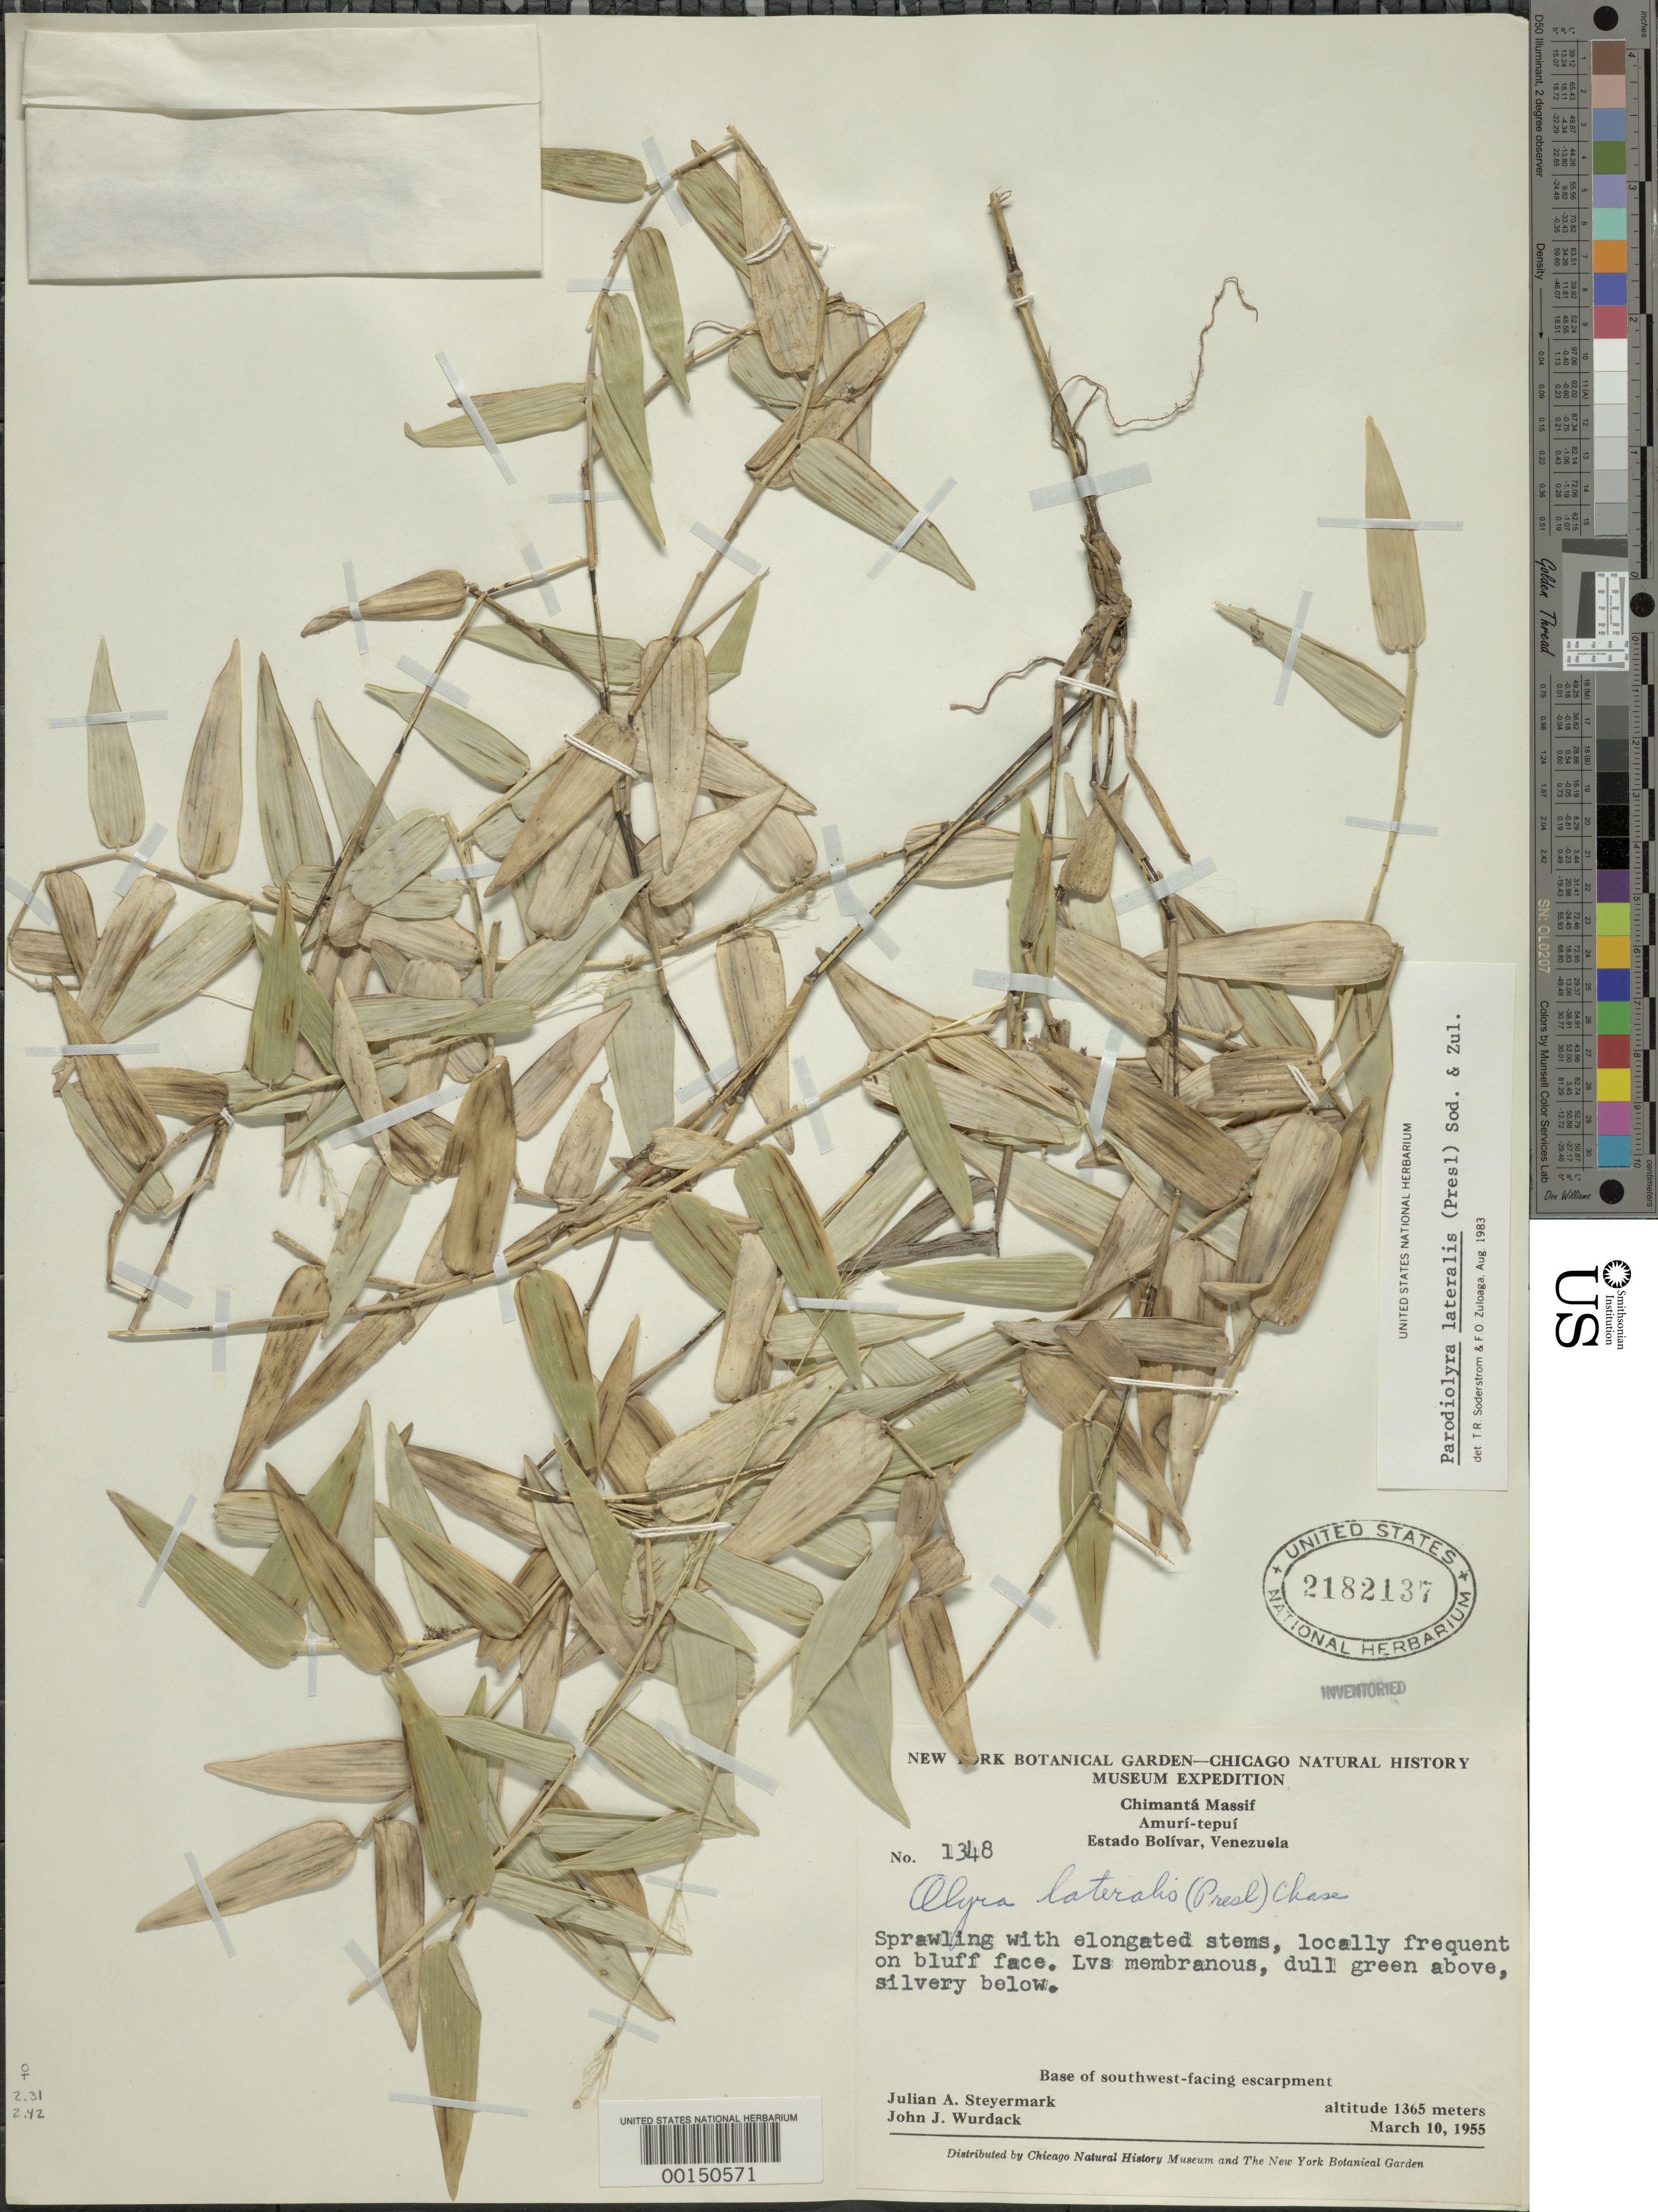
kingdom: Plantae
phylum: Tracheophyta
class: Liliopsida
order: Poales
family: Poaceae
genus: Parodiolyra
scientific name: Parodiolyra lateralis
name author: (J. Presl ex Nees) Soderstr. & Zuloaga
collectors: J. Steyermark & J. J. Wurdack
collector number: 1348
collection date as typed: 10 Mar 1955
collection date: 1955-03-10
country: Venezuela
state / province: Bolivar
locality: Chimanta massif, amuri-tepui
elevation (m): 1365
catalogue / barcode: US 2182137